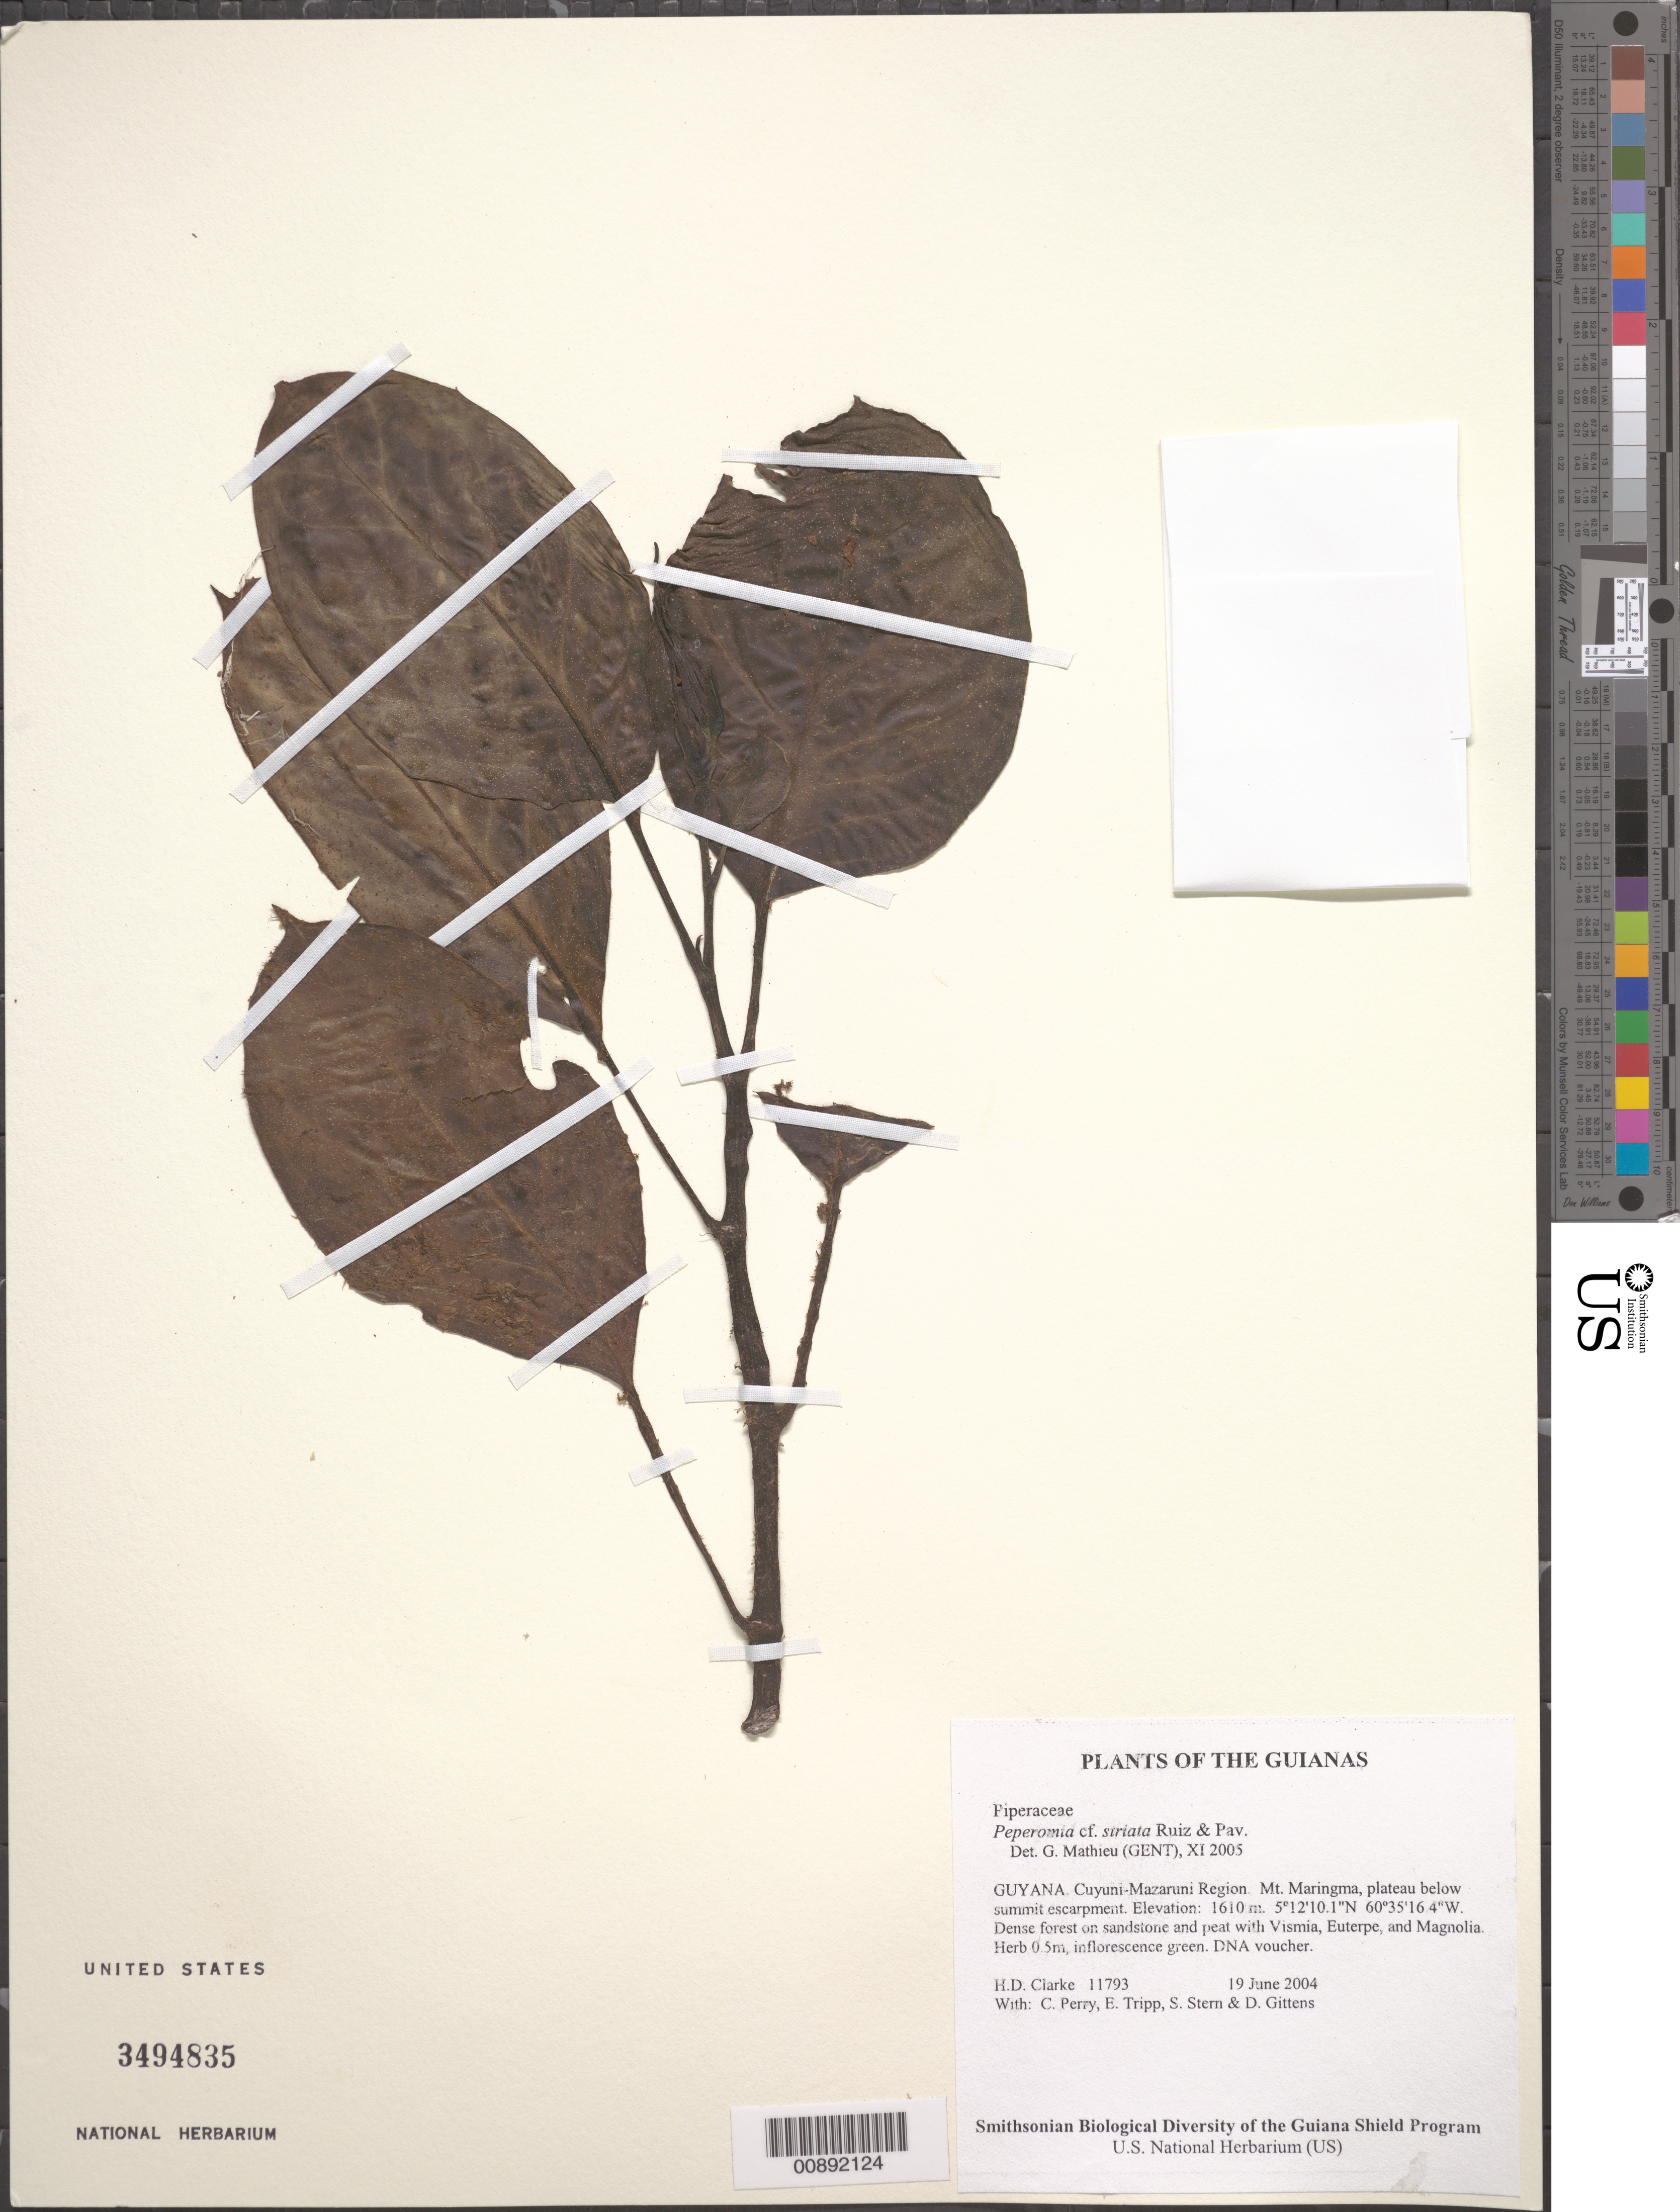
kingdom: Plantae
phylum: Tracheophyta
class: Magnoliopsida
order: Piperales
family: Piperaceae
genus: Peperomia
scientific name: Peperomia striata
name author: Ruiz & Pav.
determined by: Mathieu, Guido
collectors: H. D. Clarke, C. Perry, E. Tripp, S. R. Stern & D. Gittens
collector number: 11793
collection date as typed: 19 June 2004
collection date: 2004-06-19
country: Guyana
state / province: Cuyuni-Mazaruni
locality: Mt. Maringma, plateau below summit escarpment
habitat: Dense forest on sandstone and peat with Vismia, Euterpe, and Magnolia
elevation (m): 1610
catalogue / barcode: US 3494835